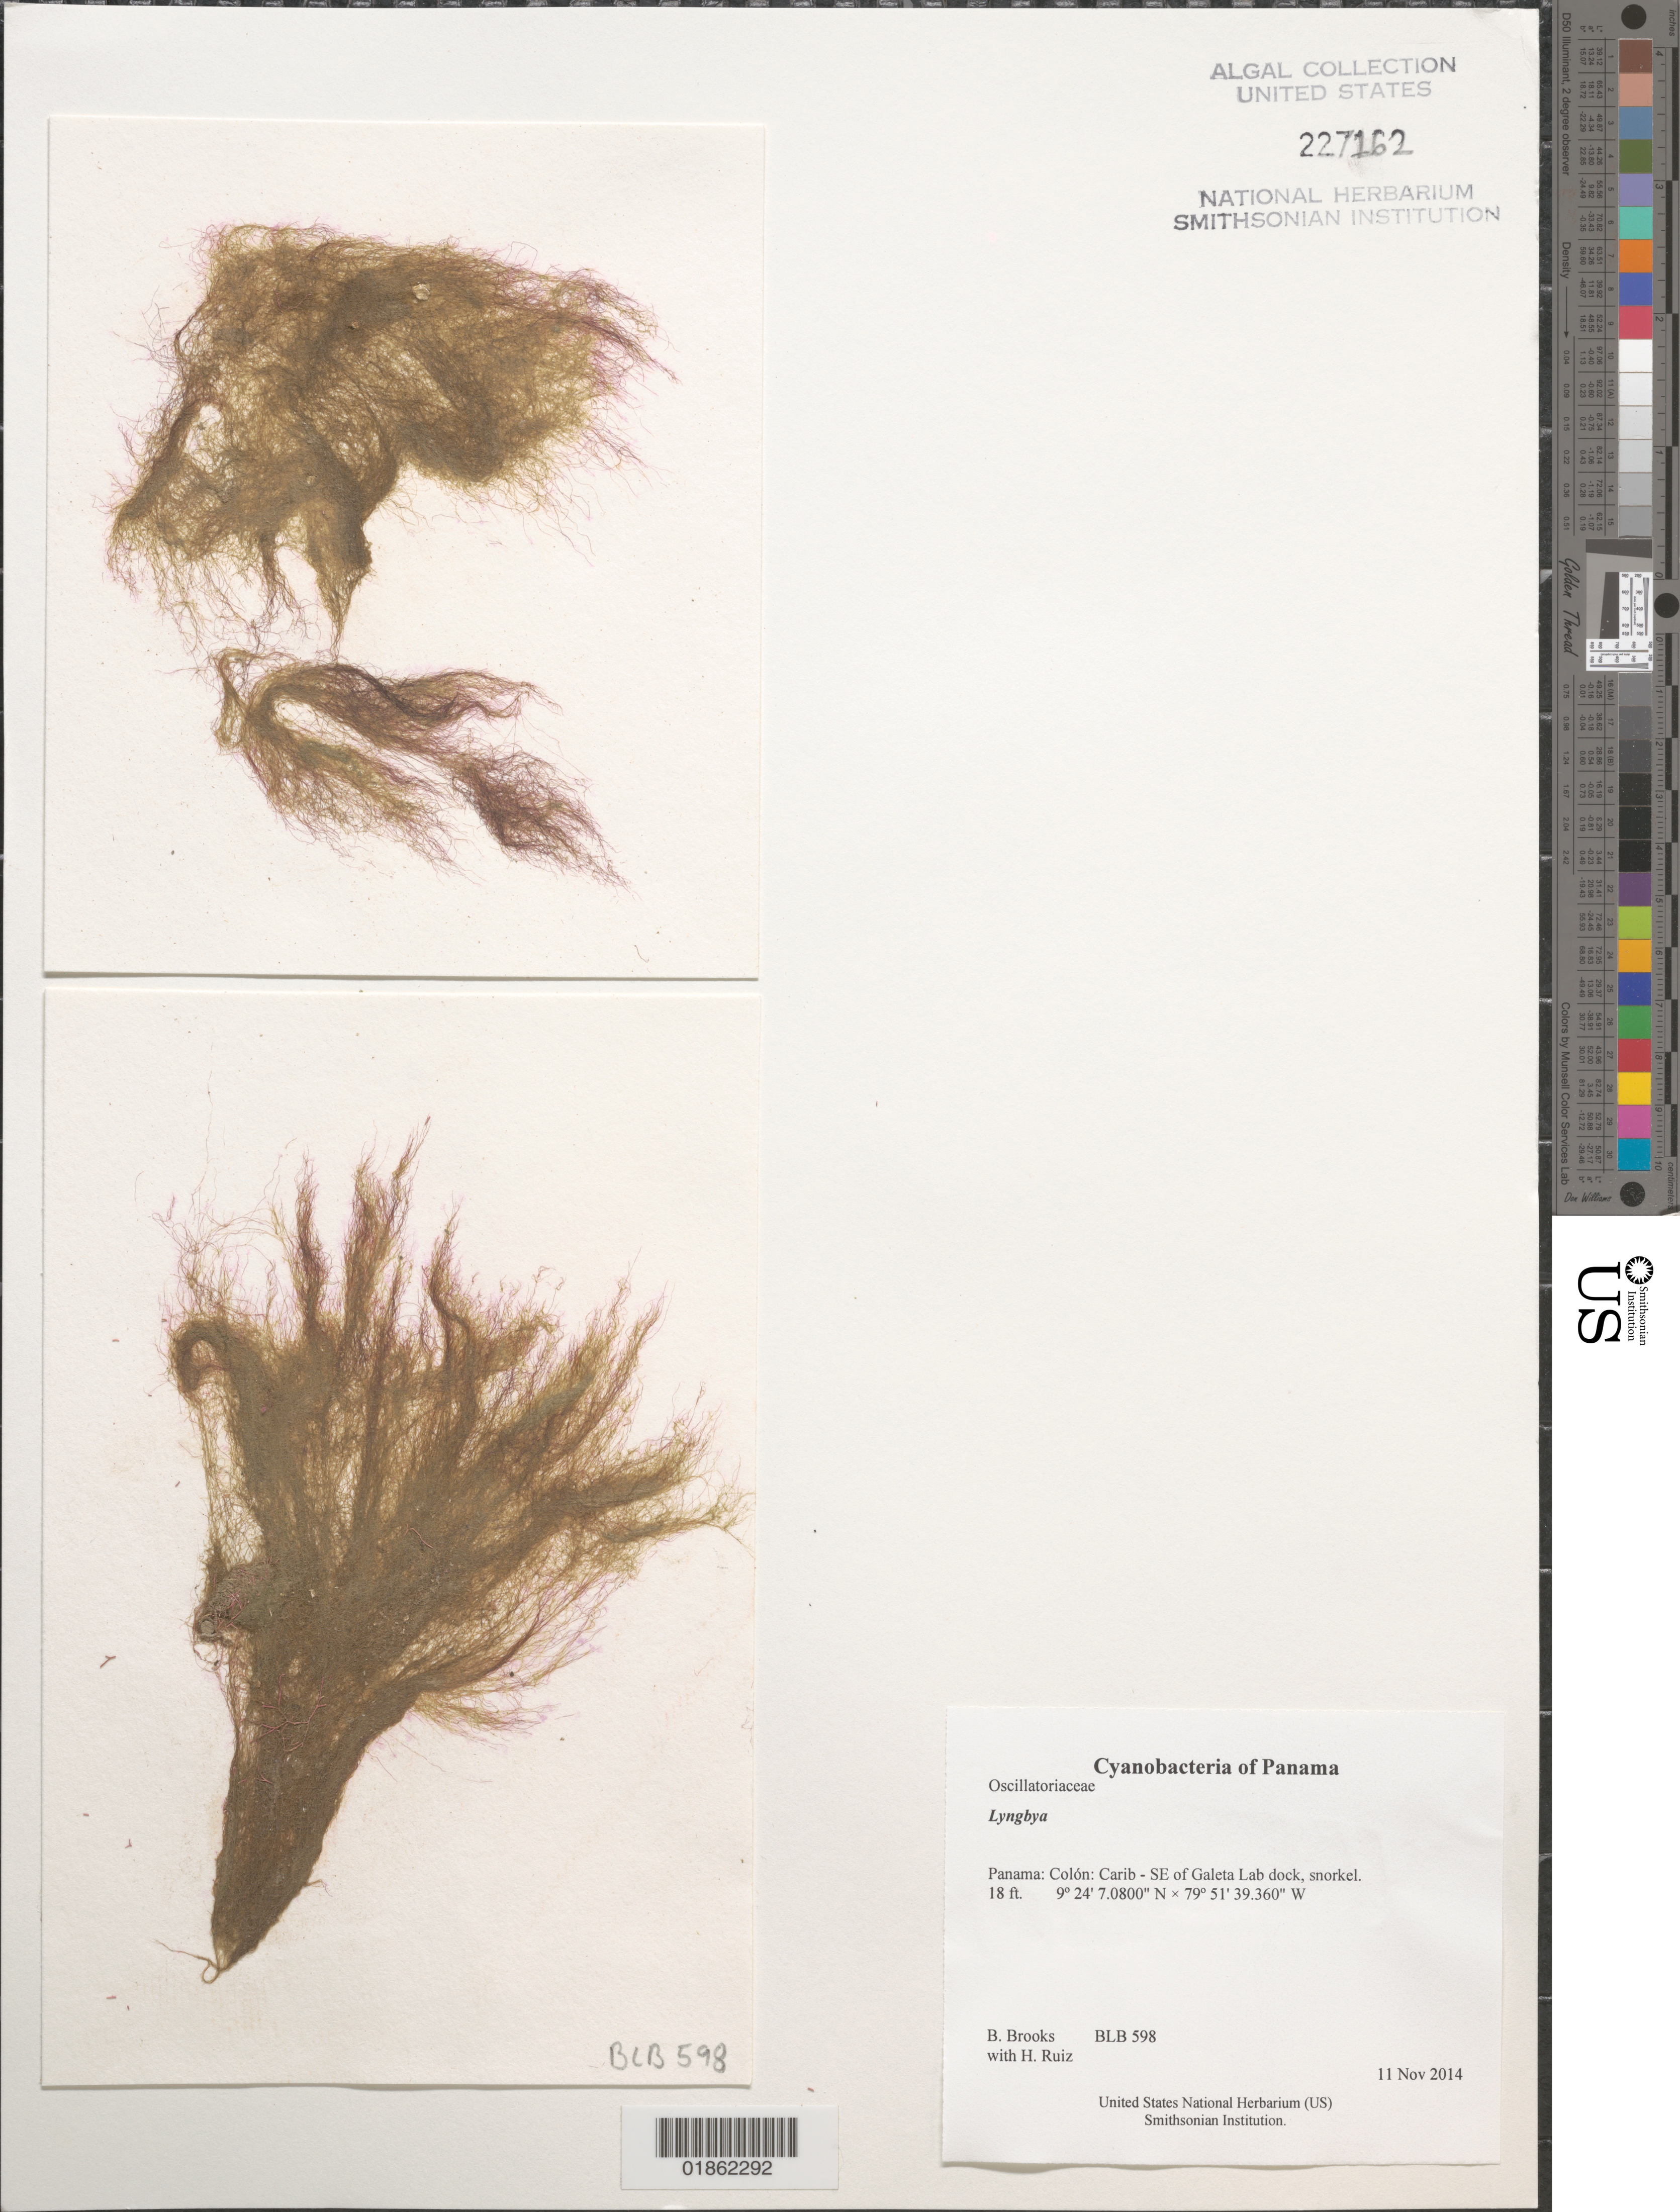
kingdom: Bacteria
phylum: Cyanobacteria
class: Cyanobacteriia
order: Cyanobacteriales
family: Microcoleaceae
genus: Lyngbya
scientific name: Lyngbya sp.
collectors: B. Brooks & H. Ruiz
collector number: BLB 598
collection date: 2014-11-11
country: Panama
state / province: Colón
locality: Carib - SE of Galeta Lab dock, snorkel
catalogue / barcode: US 227162